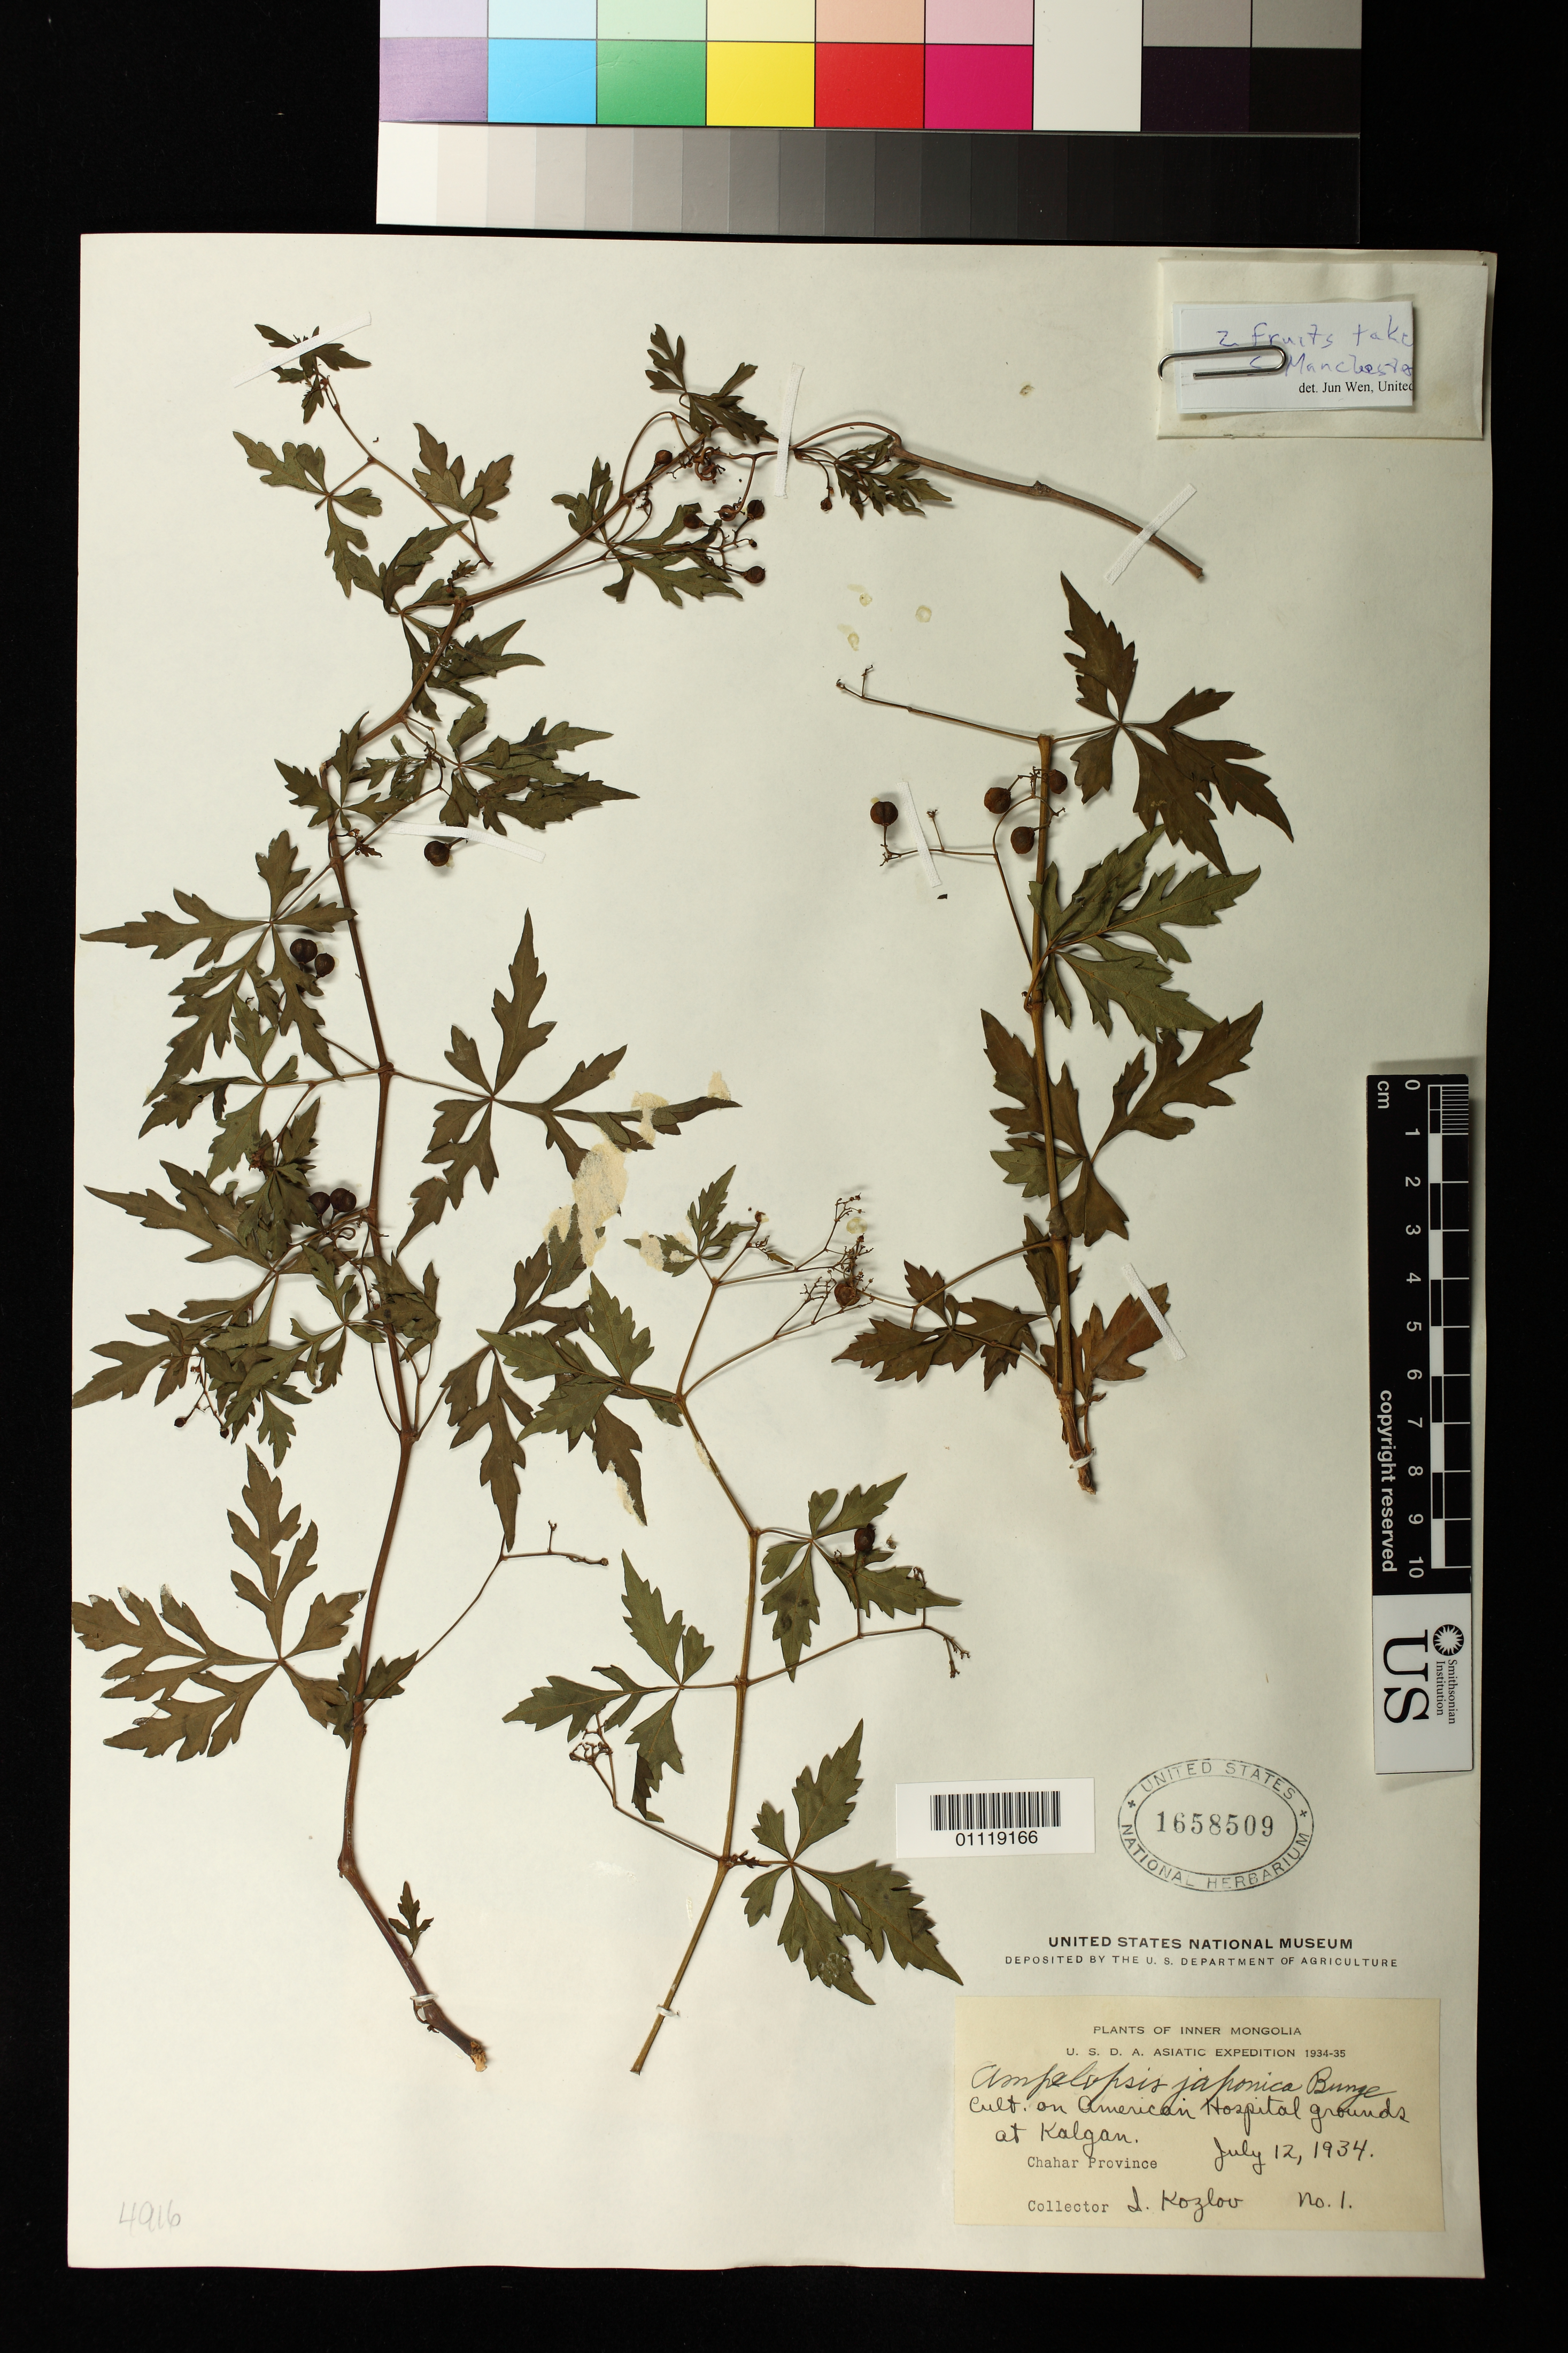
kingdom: Plantae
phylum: Tracheophyta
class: Magnoliopsida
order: Vitales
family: Vitaceae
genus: Ampelopsis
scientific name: Ampelopsis japonica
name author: (Thunb.) Makino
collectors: I. Kozlov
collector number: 1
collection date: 1934-07-12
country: China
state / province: Nei Monggol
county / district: Chahar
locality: American Hospital at Kalgan.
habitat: On ground.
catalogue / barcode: US 1658509